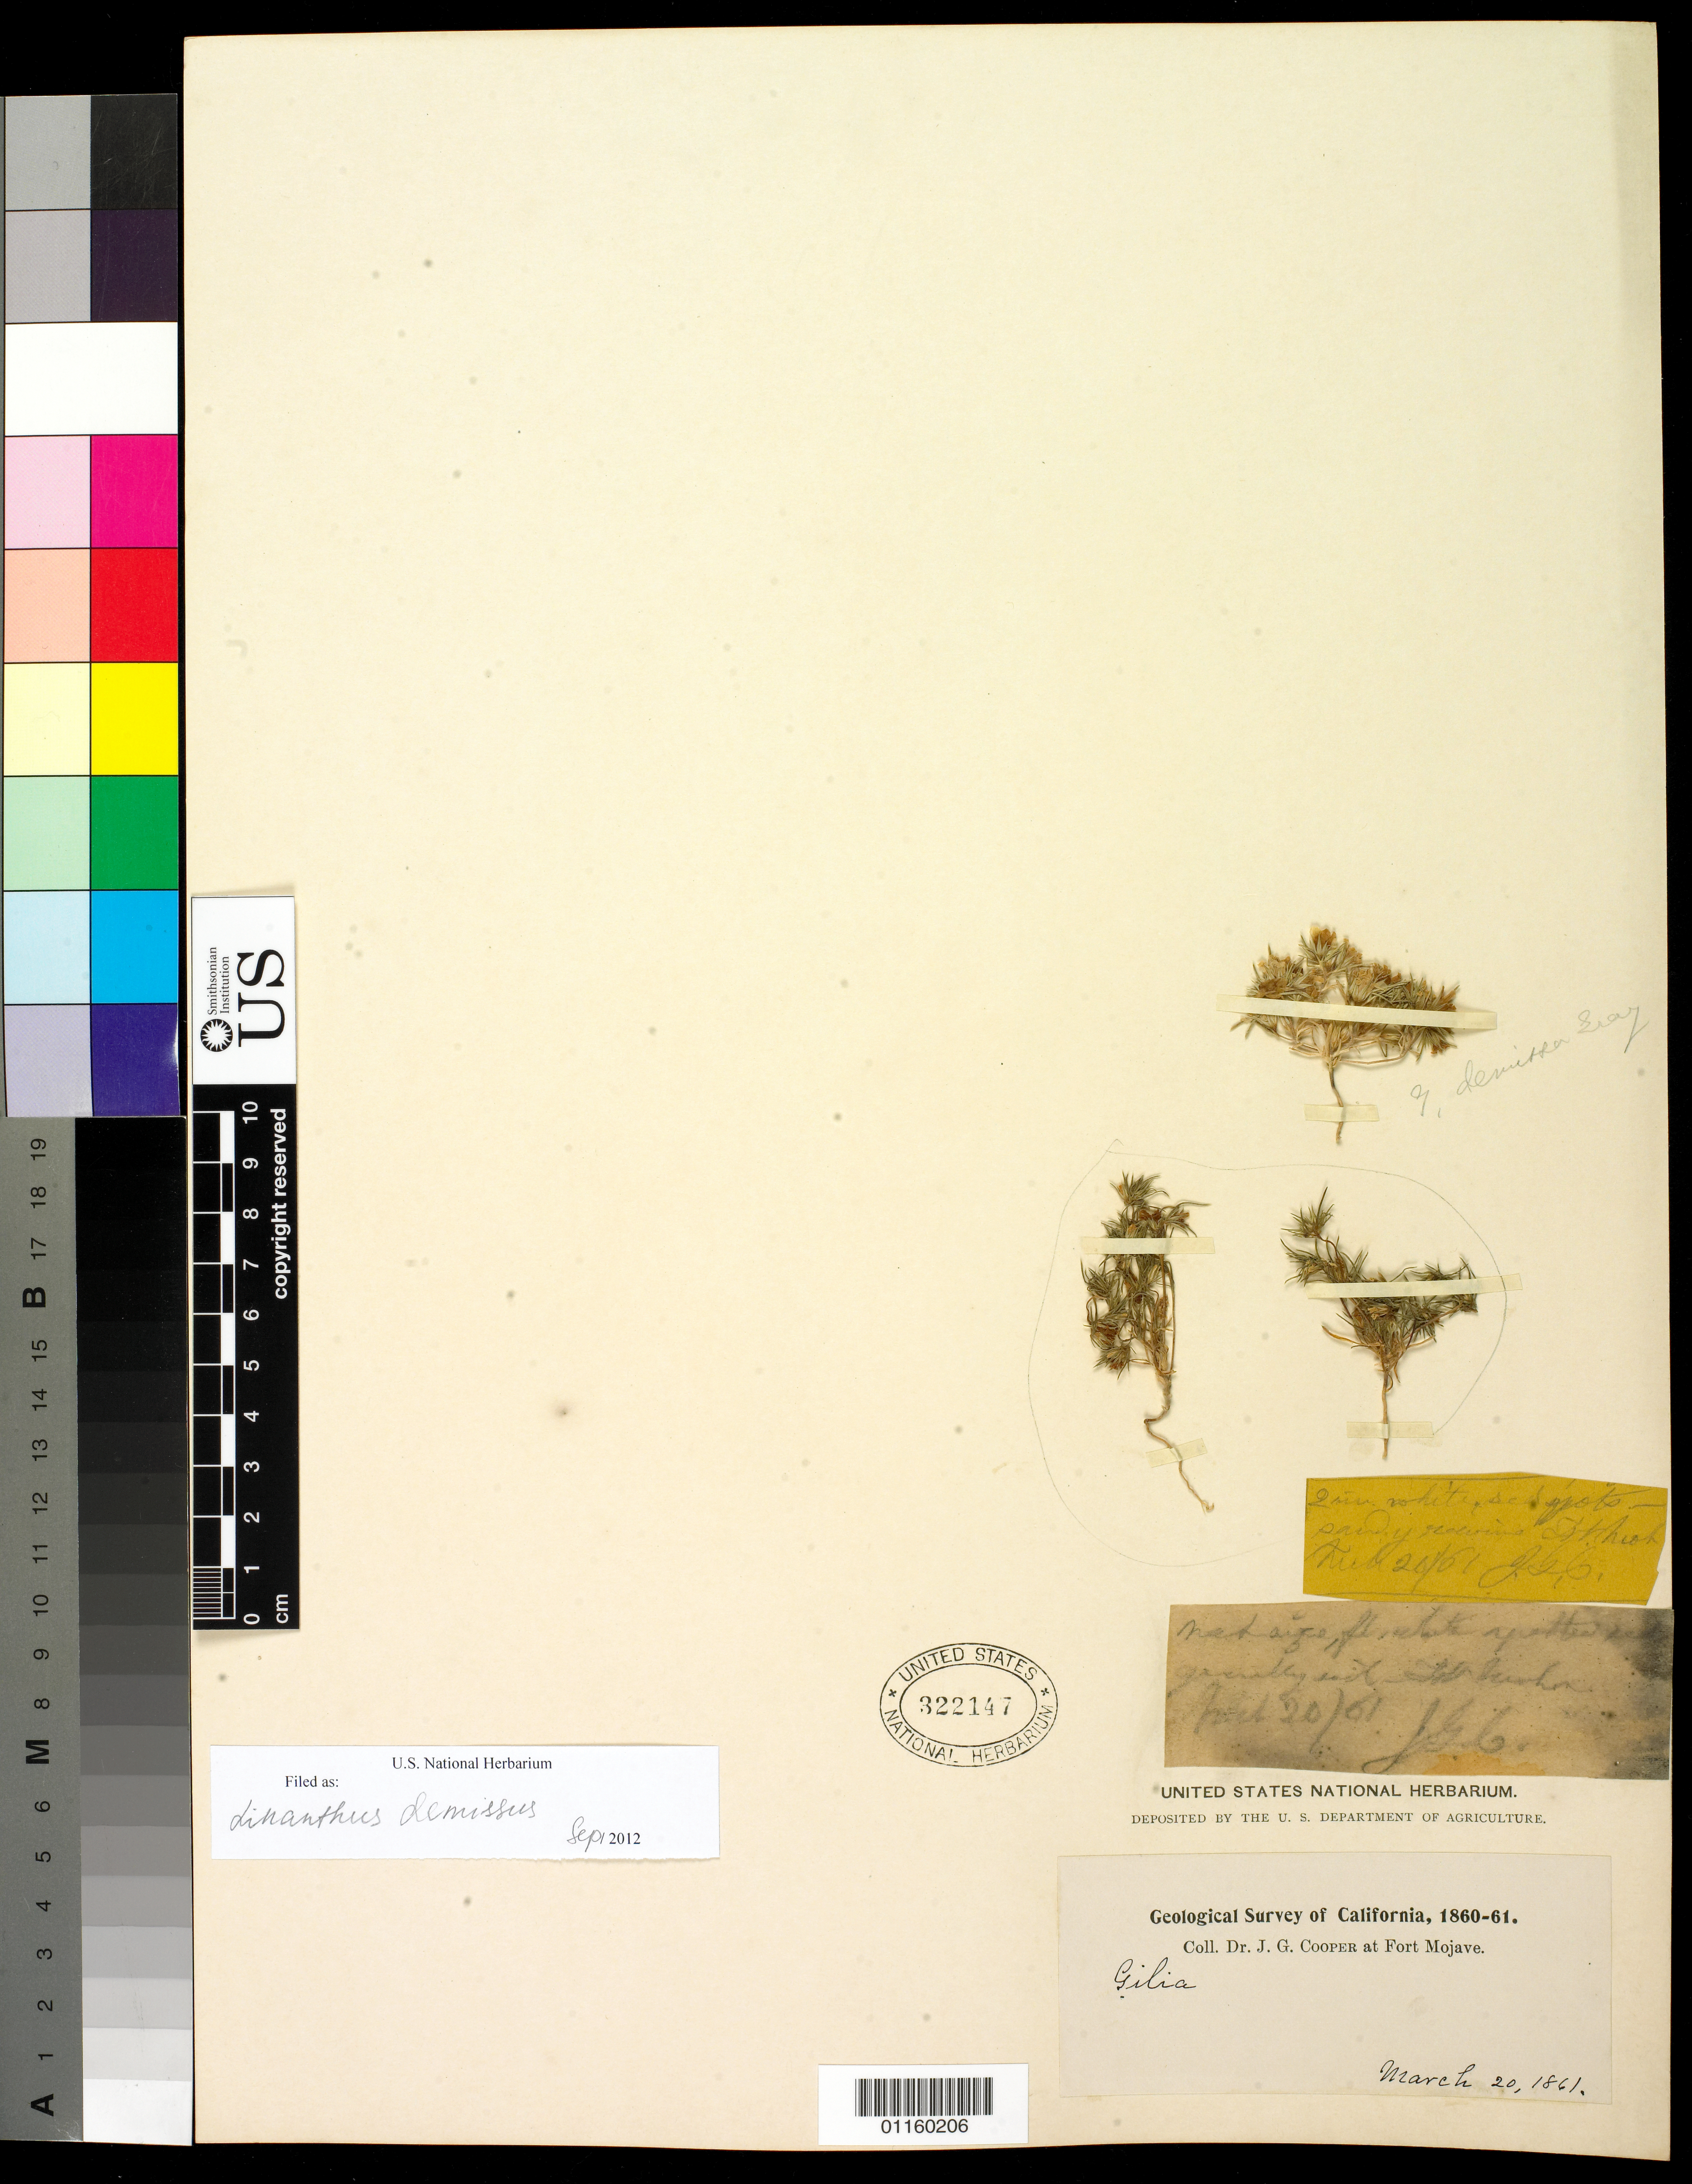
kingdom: Plantae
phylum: Tracheophyta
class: Magnoliopsida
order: Ericales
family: Polemoniaceae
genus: Linanthus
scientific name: Linanthus demissus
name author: (A. Gray) Greene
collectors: J. G. Cooper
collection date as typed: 20 Mar 1861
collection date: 1861-03-20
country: United States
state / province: California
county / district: San Bernardino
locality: Fort Mojave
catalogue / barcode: US 322147